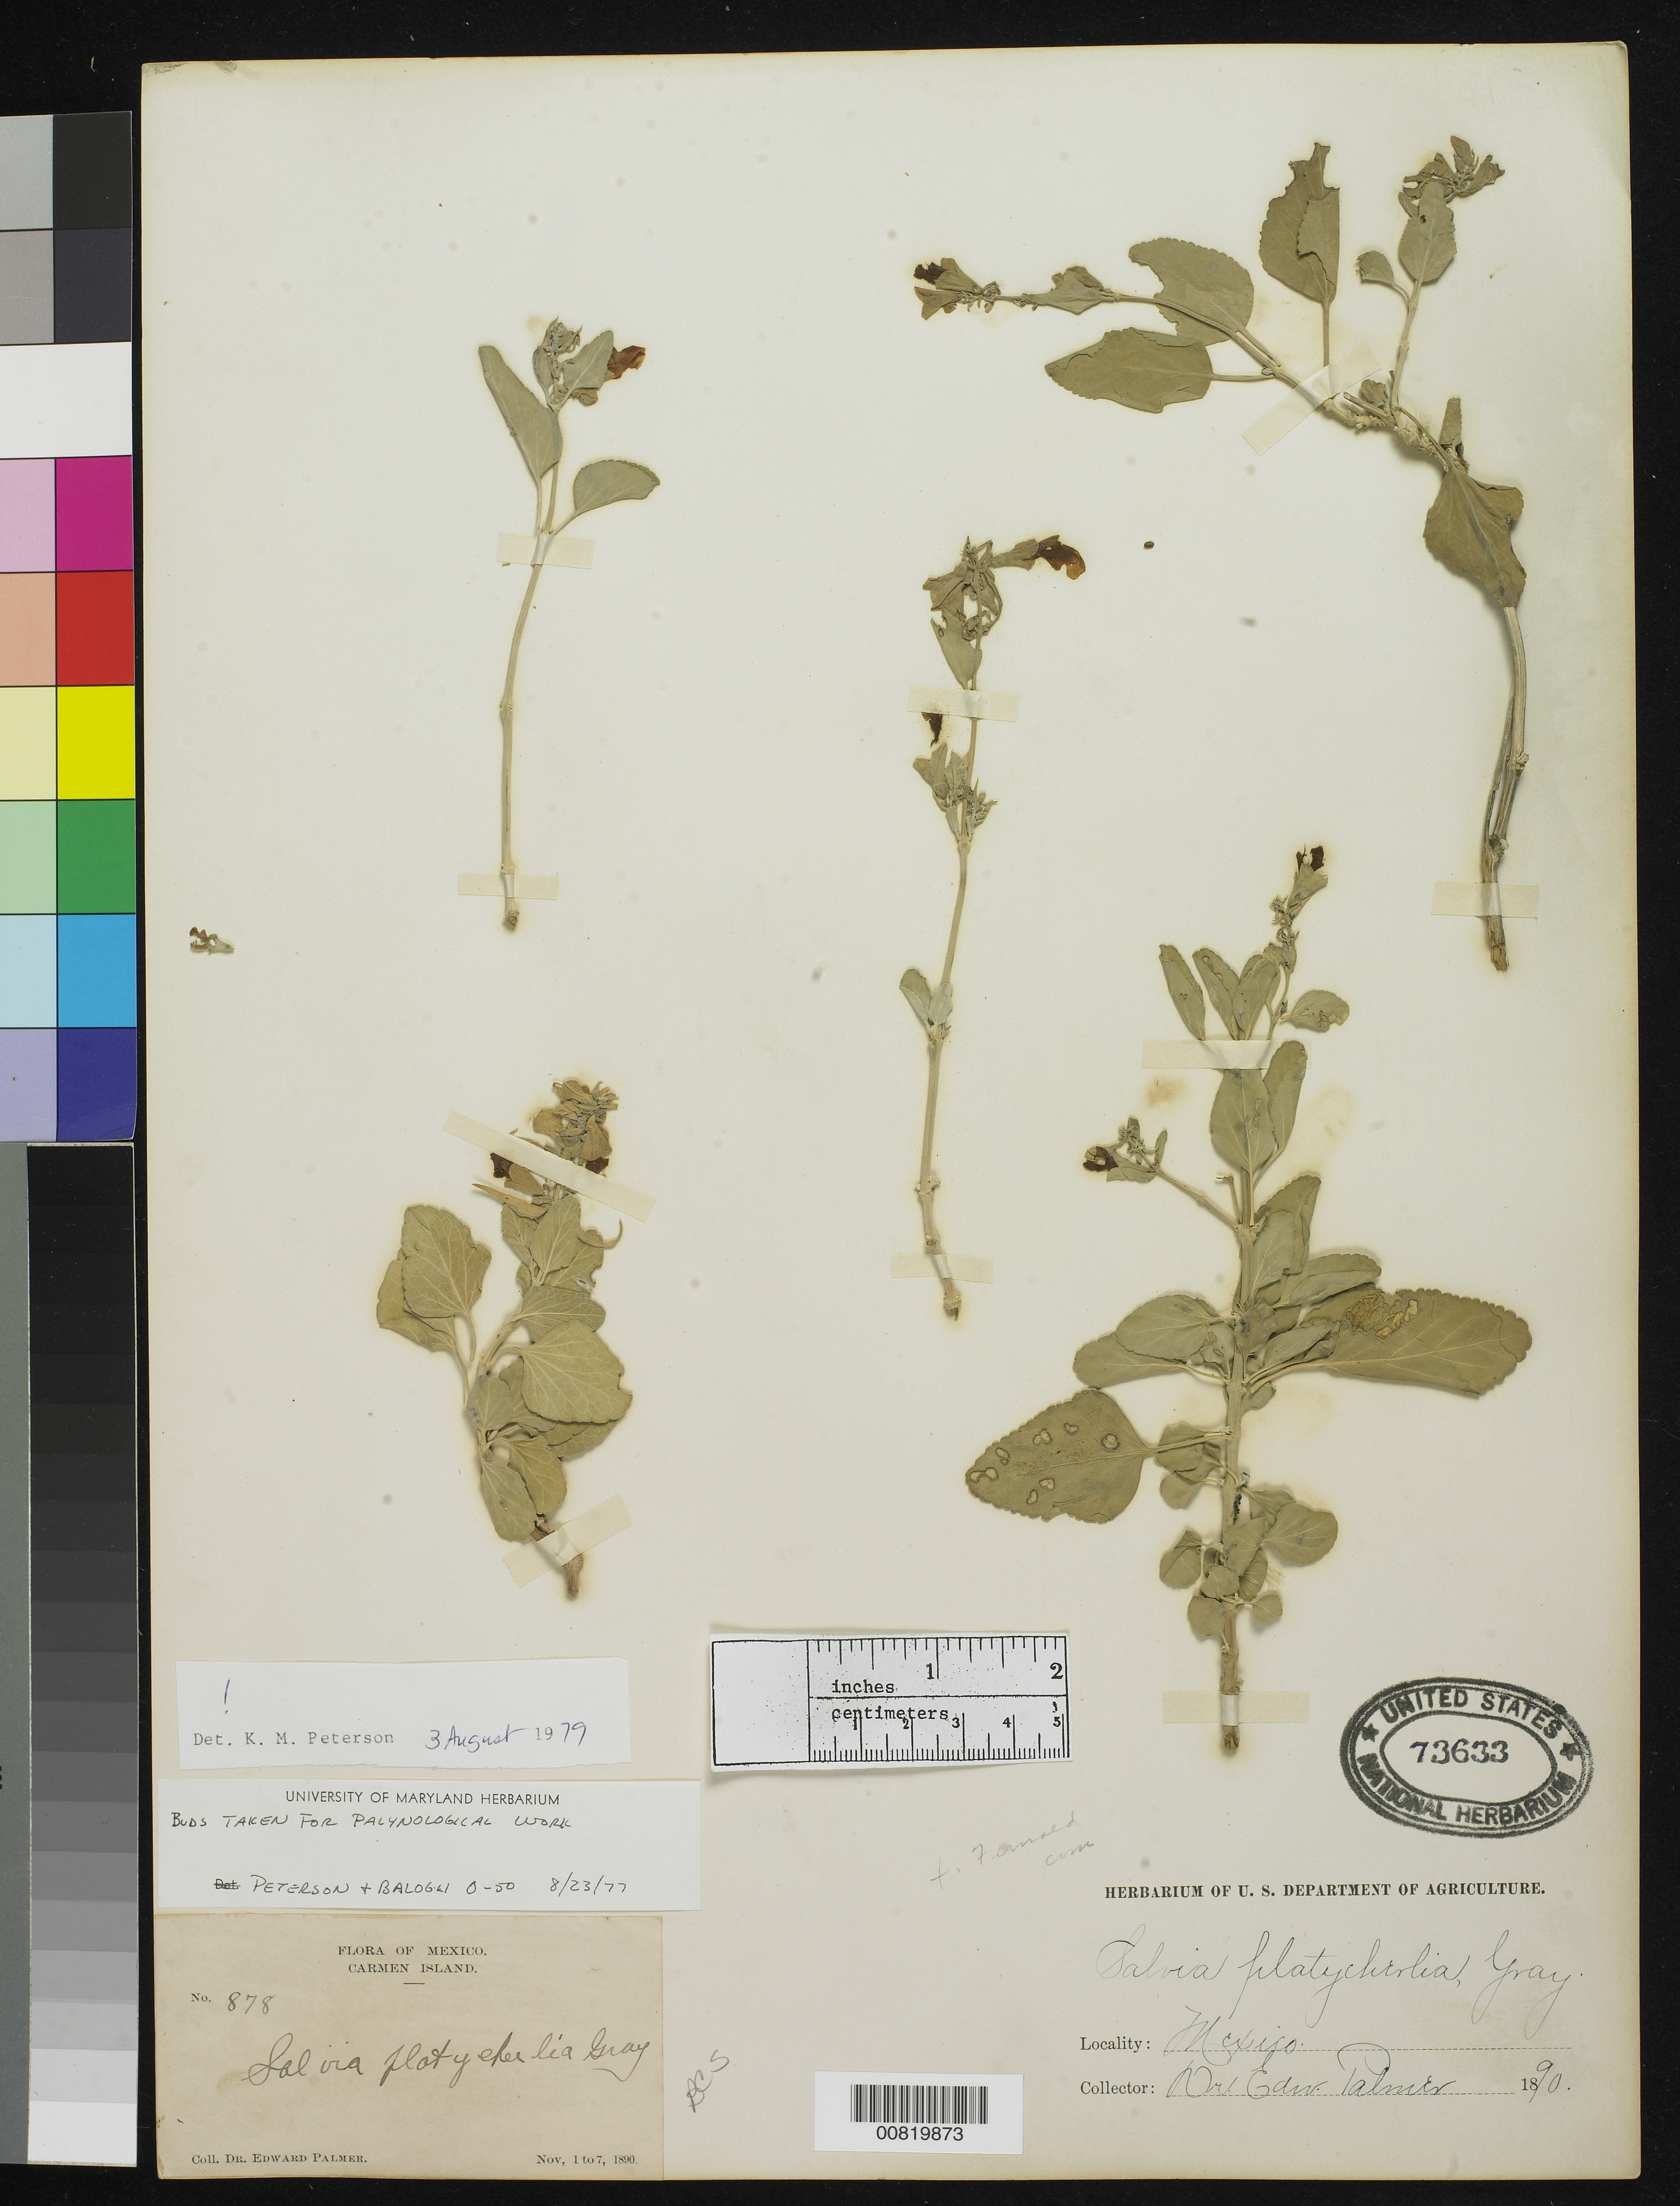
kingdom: Plantae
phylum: Tracheophyta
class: Magnoliopsida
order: Lamiales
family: Lamiaceae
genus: Salvia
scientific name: Salvia platycheila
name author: A. Gray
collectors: E. Palmer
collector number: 878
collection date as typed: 01 Nov 1890 to 07 Nov 1890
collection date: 1890-11-01/1890-11-07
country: Mexico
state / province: Baja California Sur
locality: Carmen Island, Baja California Sur.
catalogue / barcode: US 73633